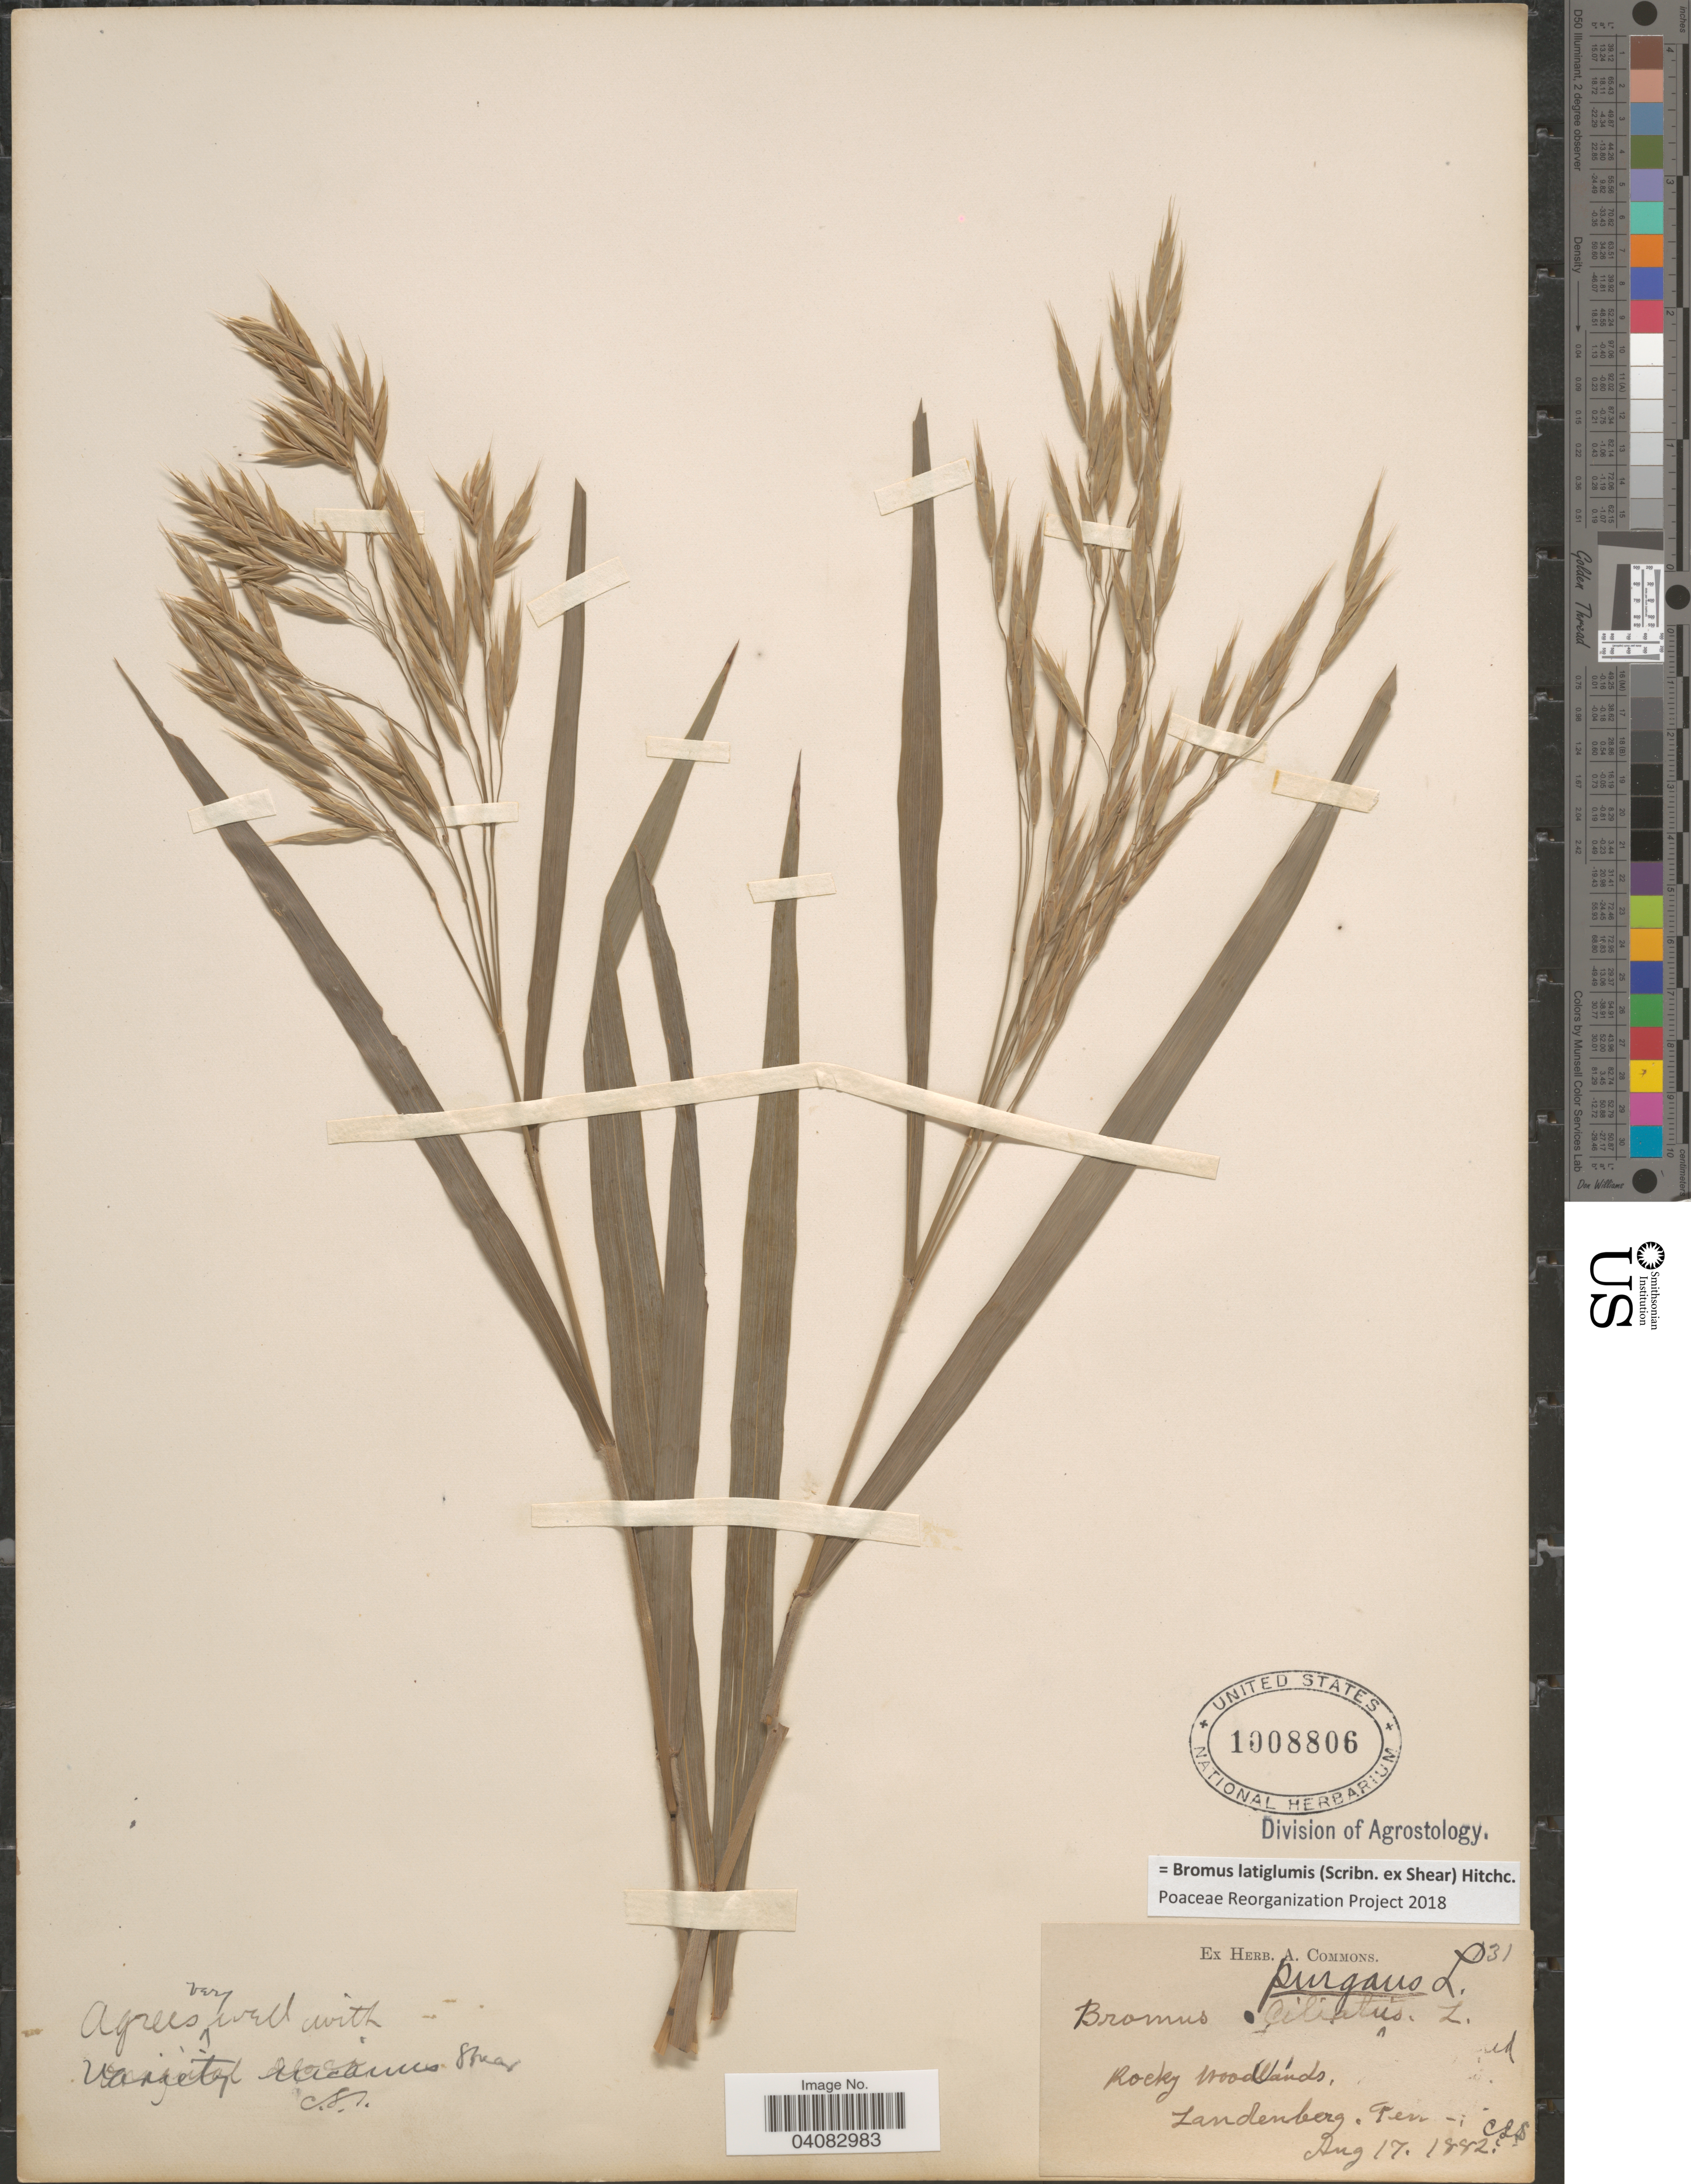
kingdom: Plantae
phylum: Tracheophyta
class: Liliopsida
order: Poales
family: Poaceae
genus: Bromus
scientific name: Bromus latiglumis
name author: (Scribn. ex Shear) Hitchc.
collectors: C. L. S.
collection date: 1882-08-17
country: United States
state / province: Pennsylvania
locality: Landenberg.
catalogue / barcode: US 1008806